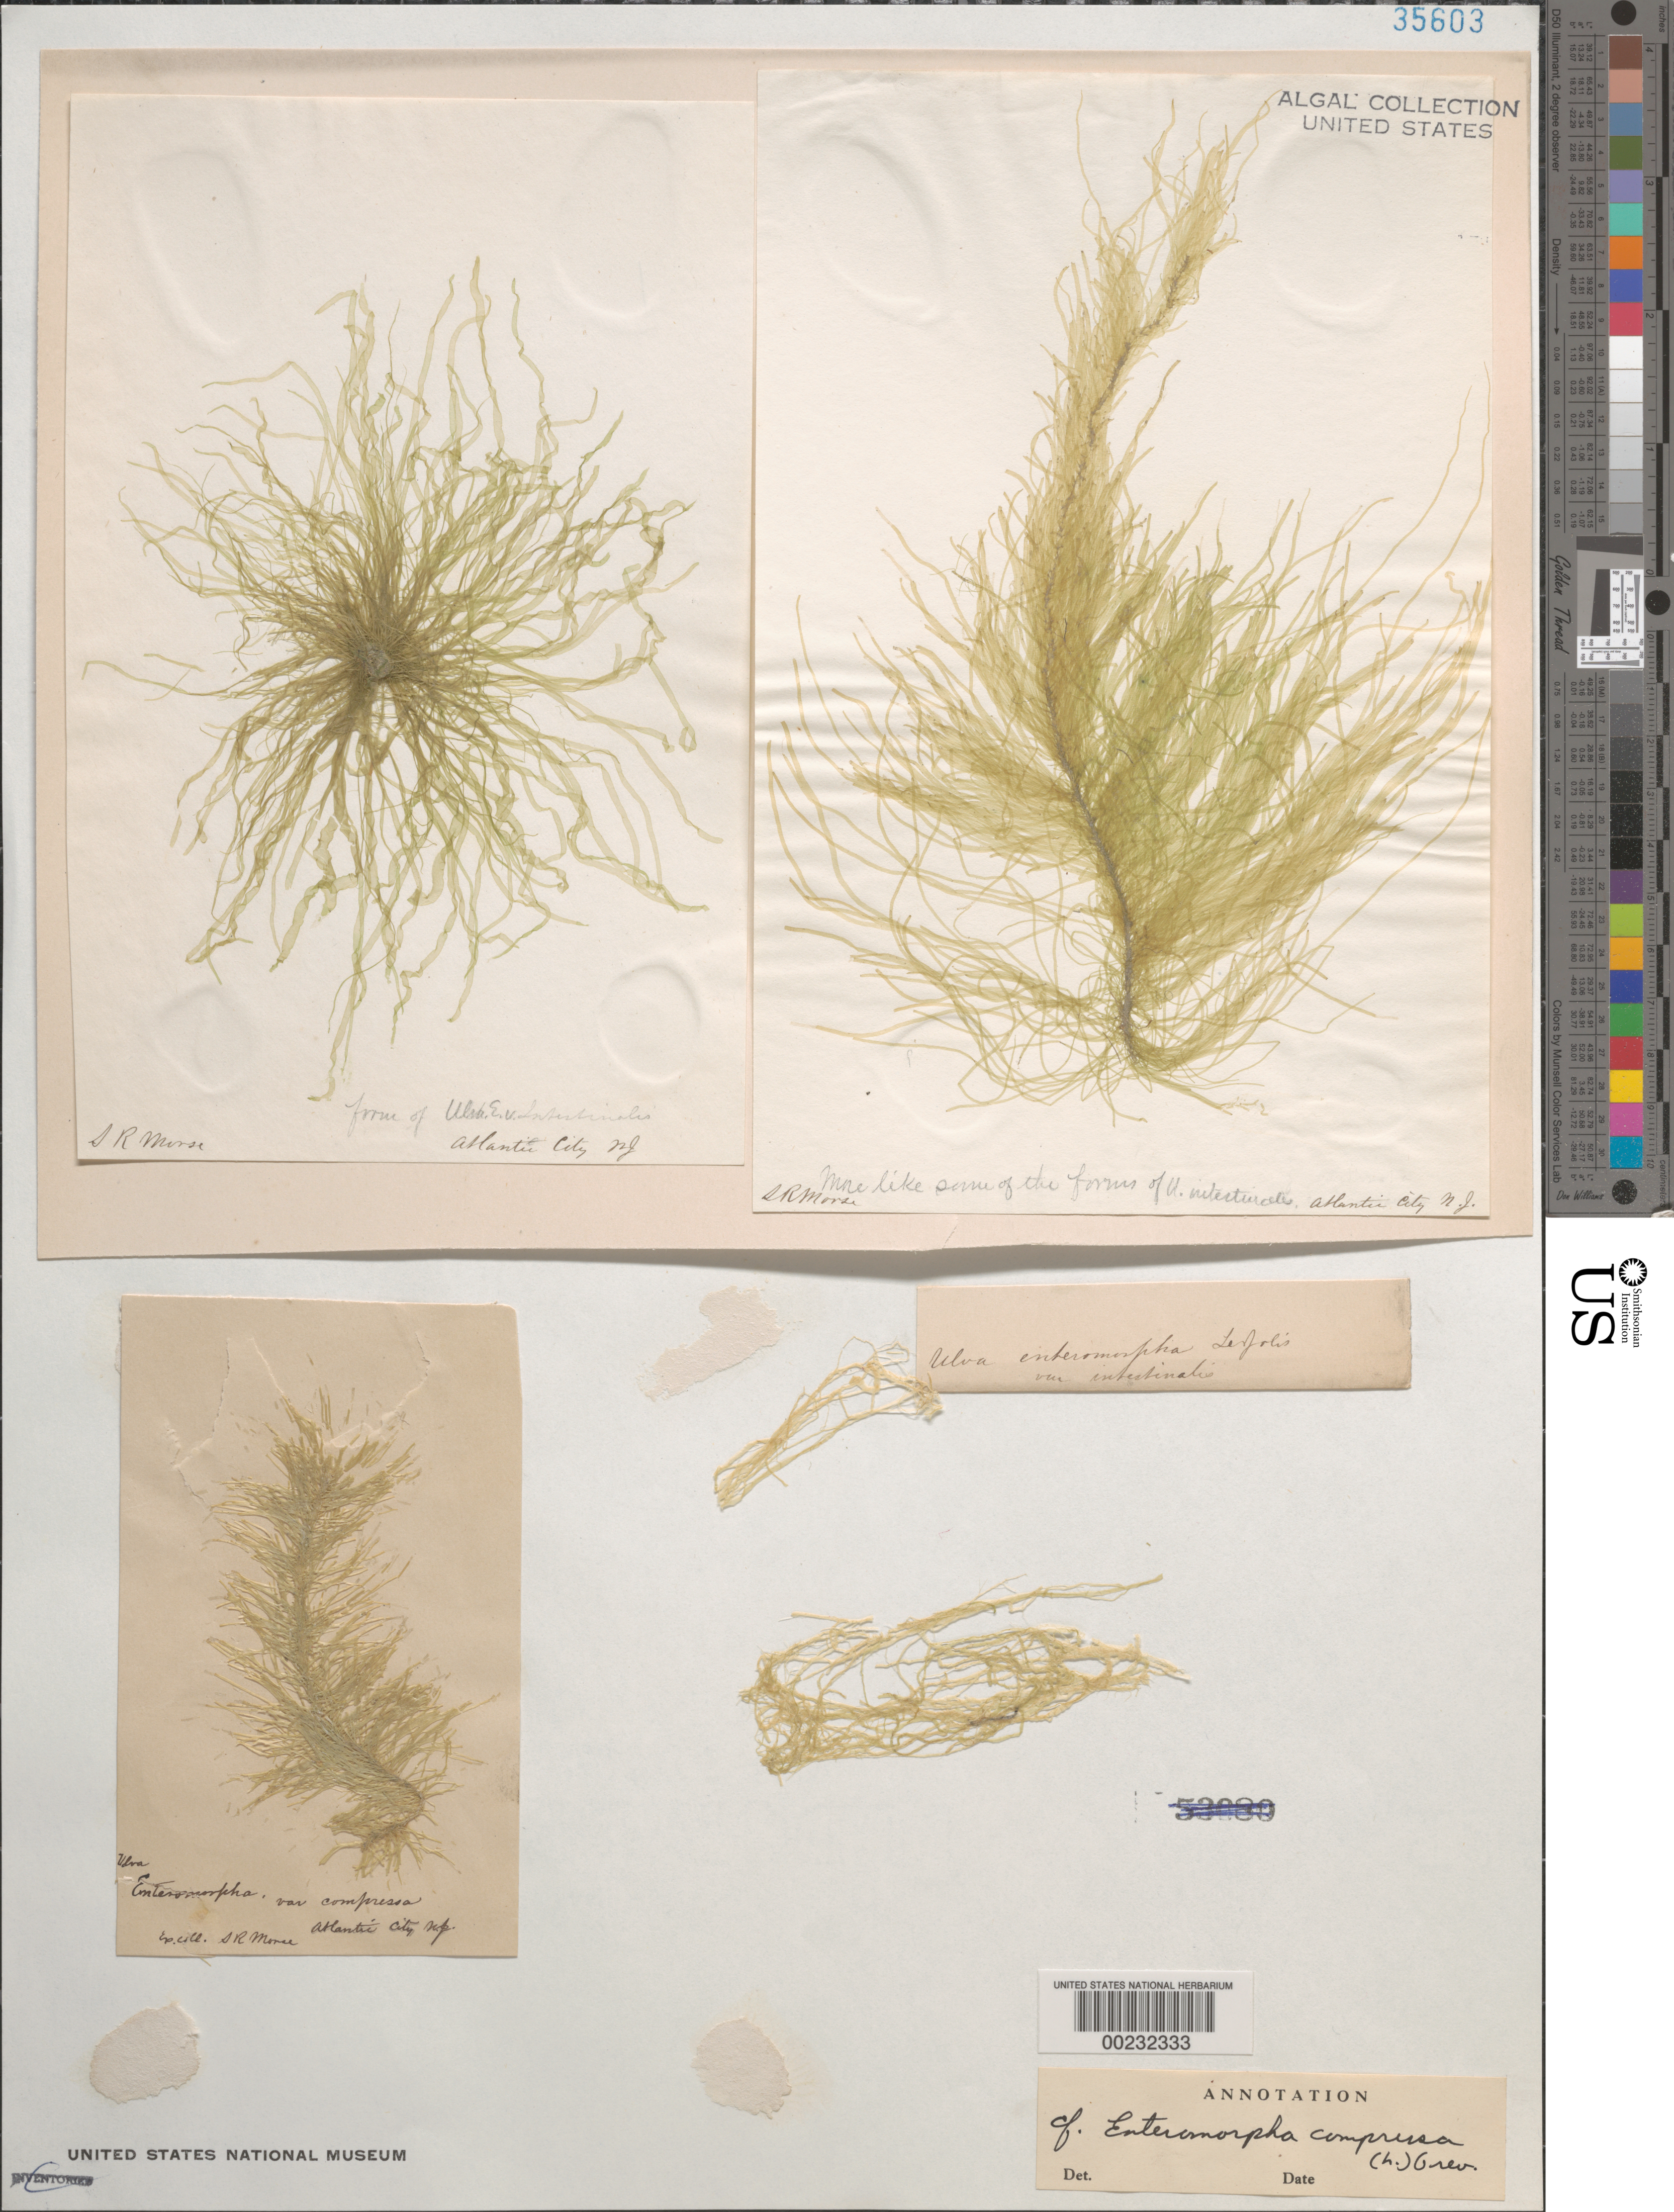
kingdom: Plantae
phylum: Chlorophyta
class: Ulvophyceae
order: Ulvales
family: Ulvaceae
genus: Ulva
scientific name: Ulva compressa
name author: L.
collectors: S. Morse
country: United States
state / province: New Jersey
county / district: Atlantic County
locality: Atlantic City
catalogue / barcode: US 35603